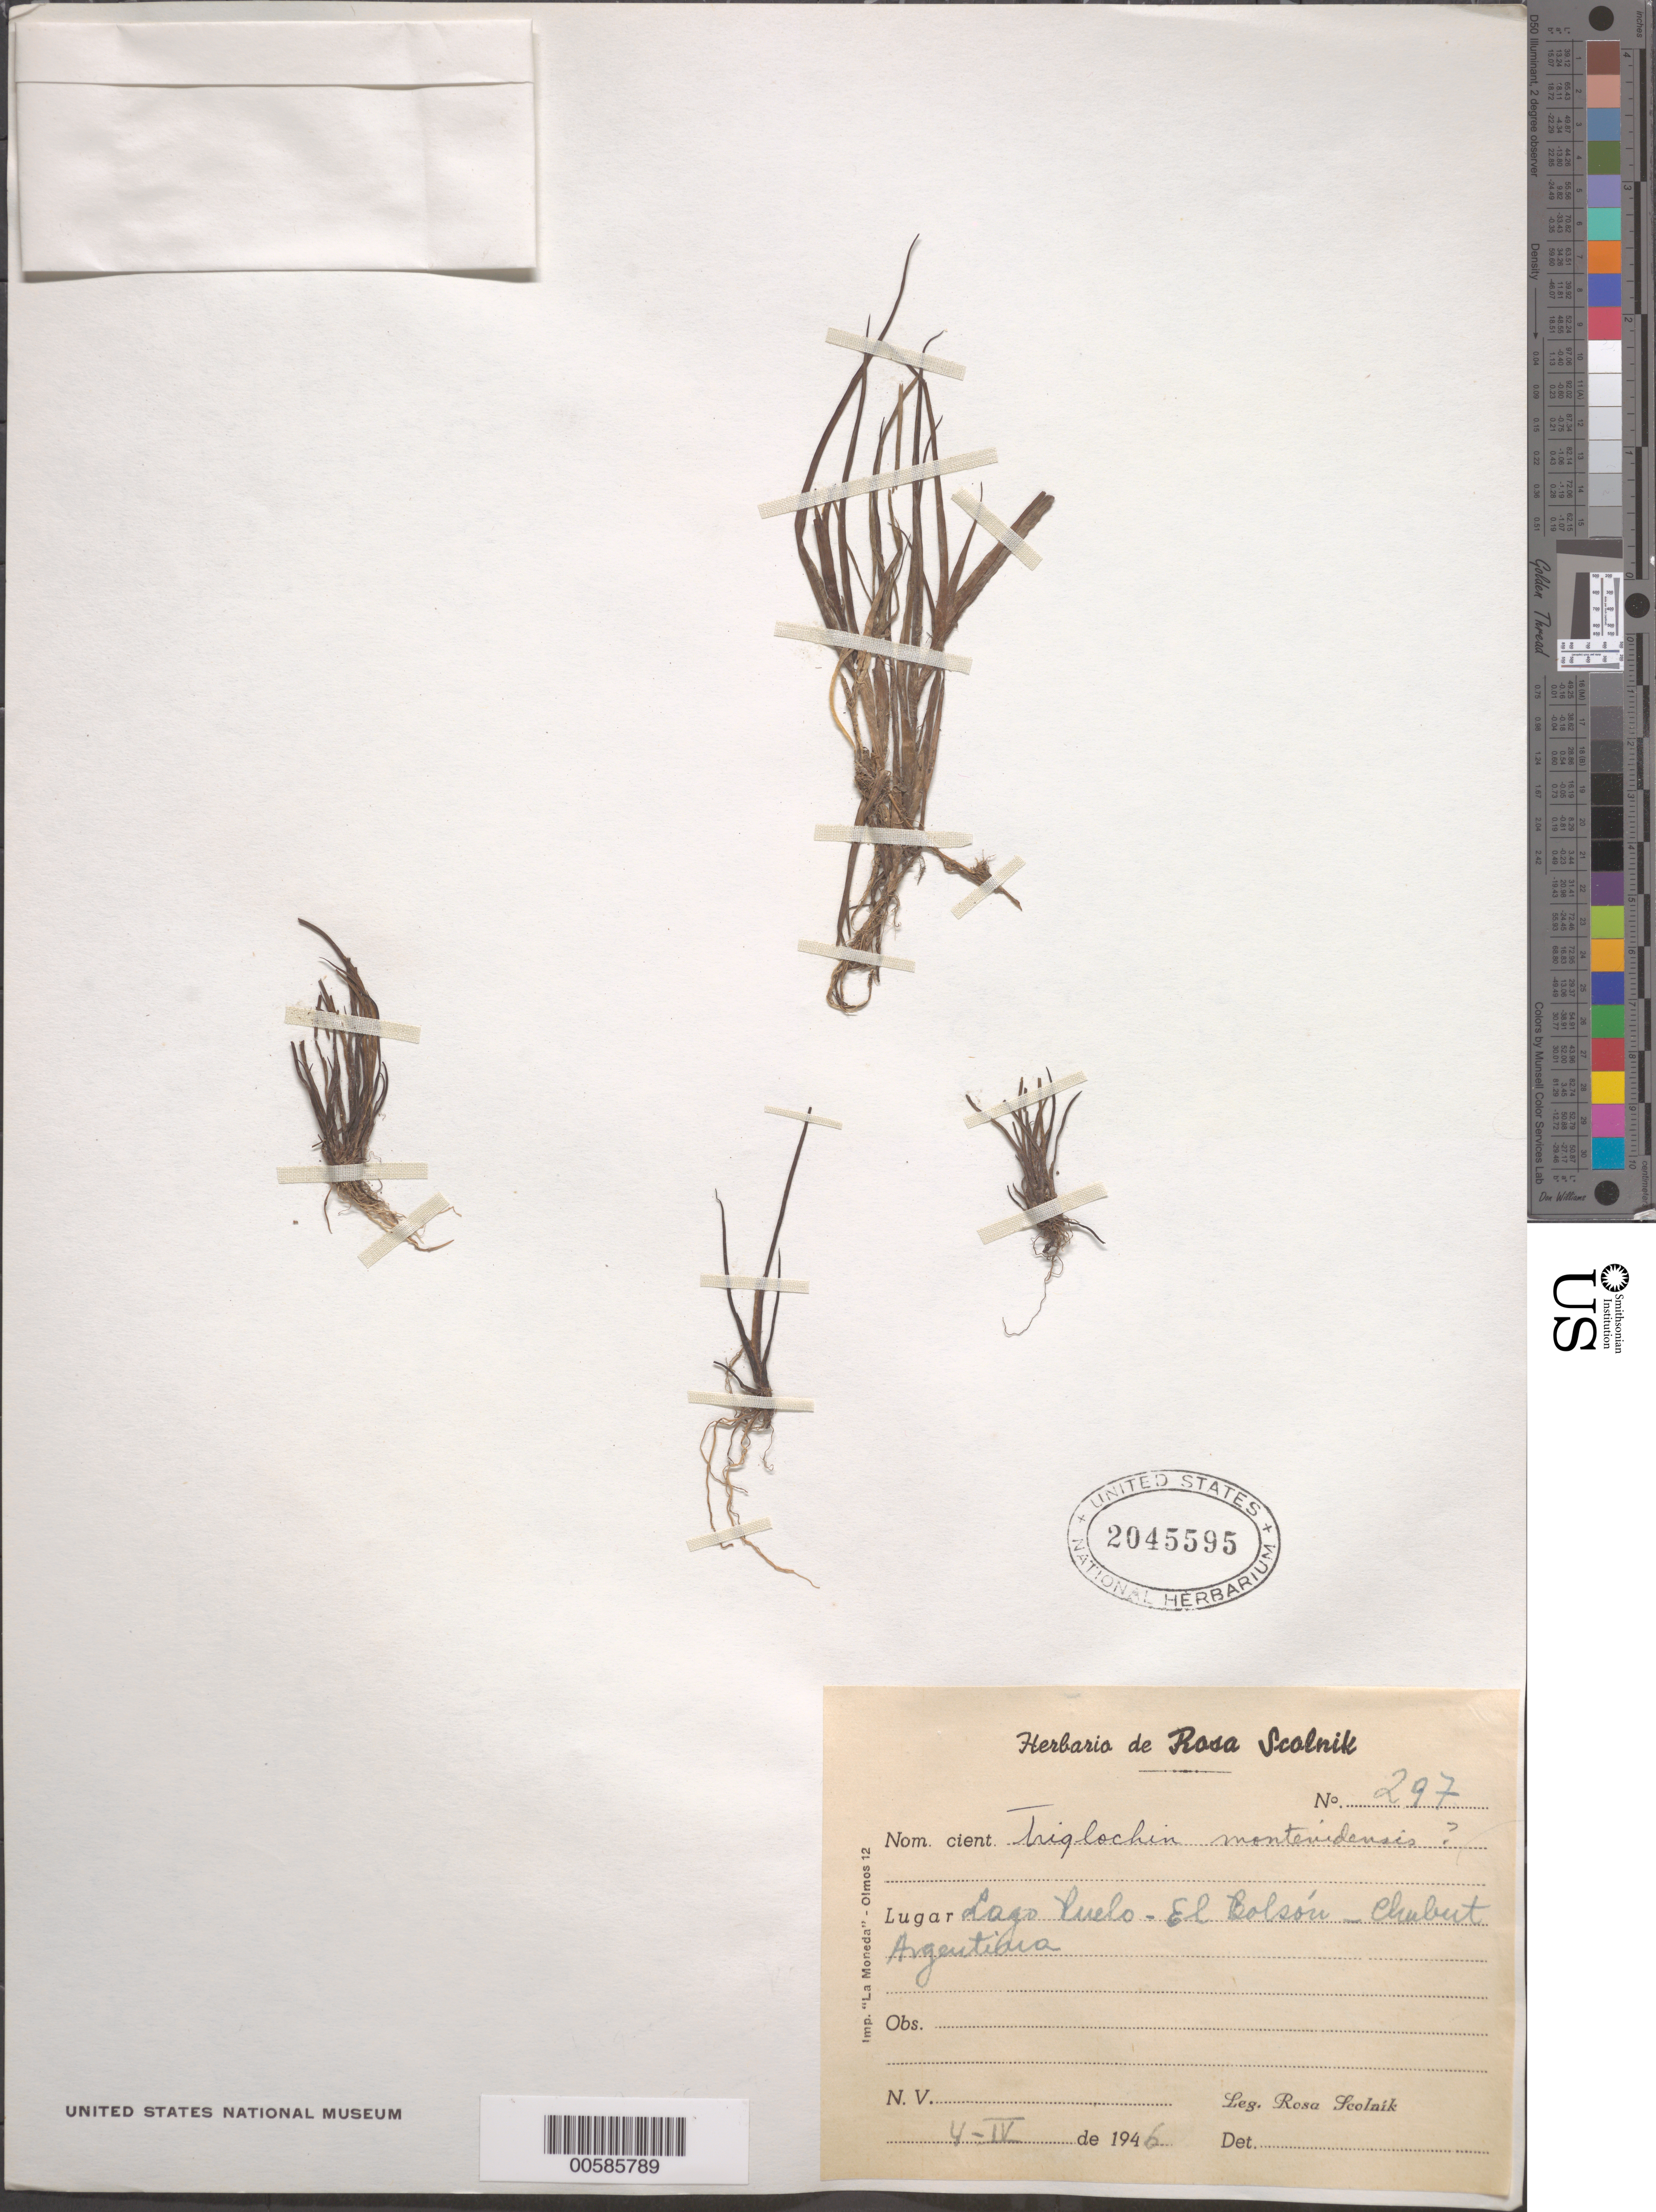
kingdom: Plantae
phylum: Tracheophyta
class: Liliopsida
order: Alismatales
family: Juncaginaceae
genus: Triglochin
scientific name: Triglochin montevidensis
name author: Spreng.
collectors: R. Scolnik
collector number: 297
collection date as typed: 04 Apr 1946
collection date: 1946-04-04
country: Argentina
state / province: Chubut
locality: Lago Ruelo- El Bolson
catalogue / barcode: US 2045595